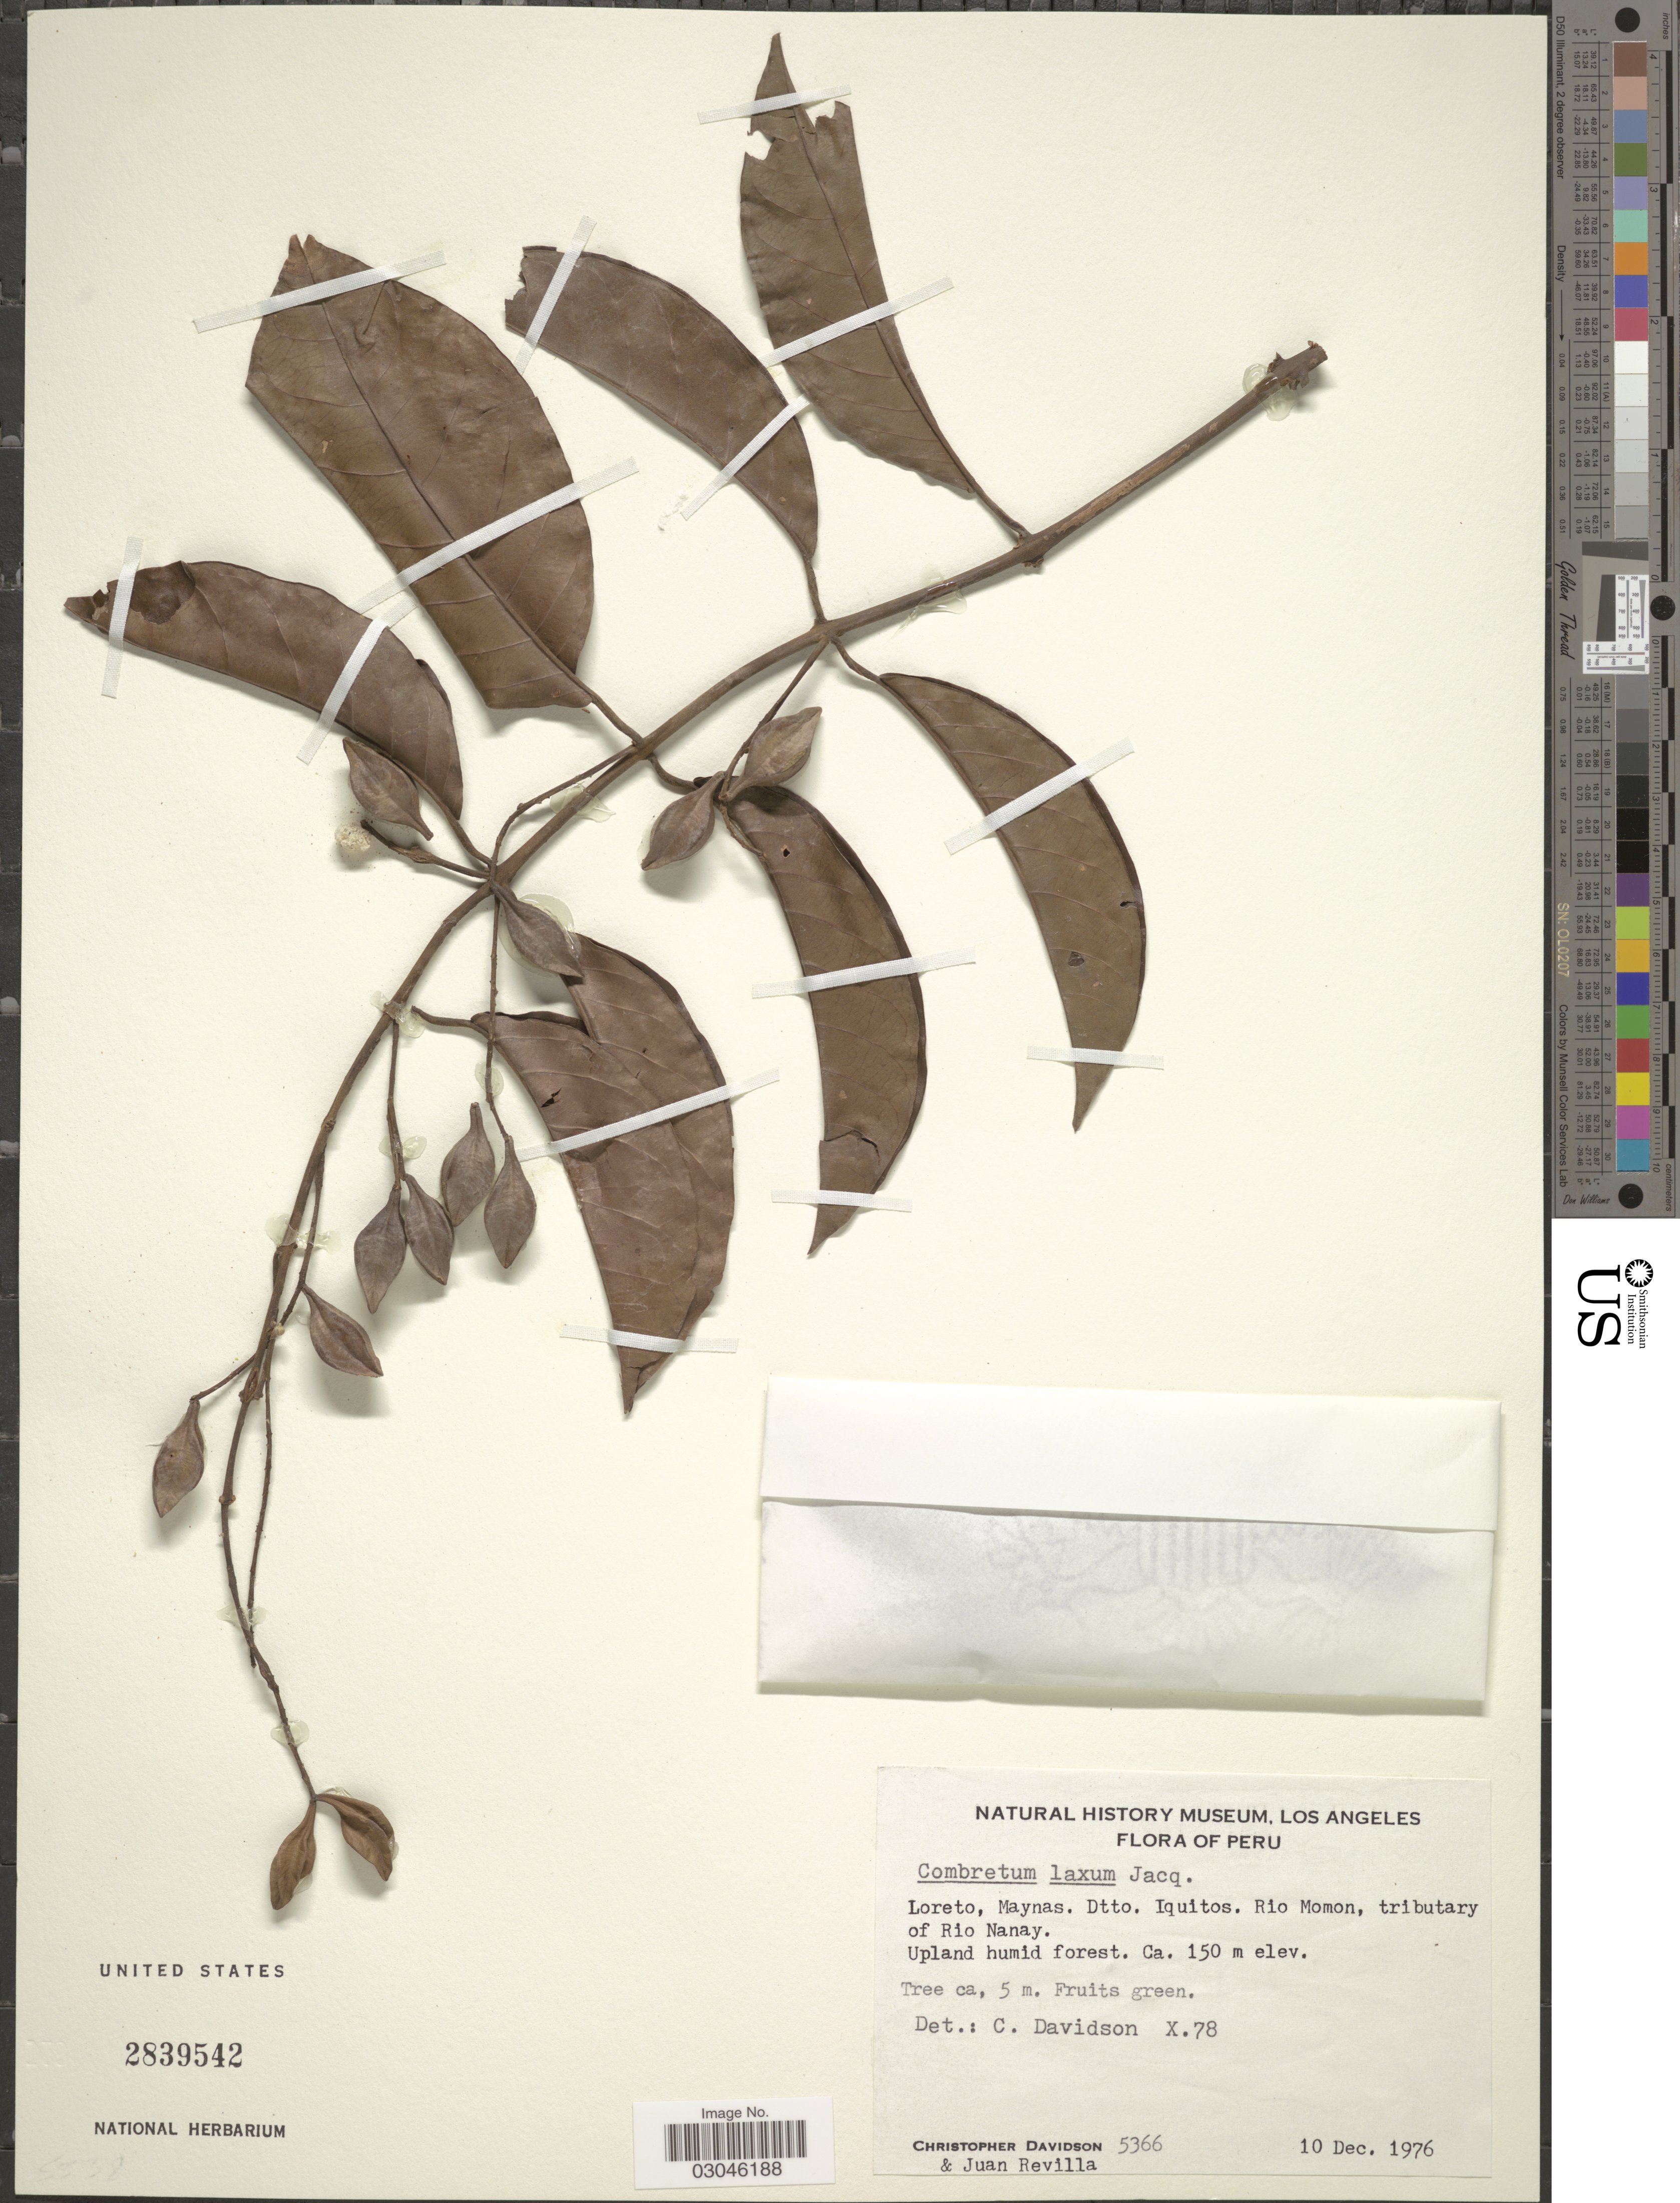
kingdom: Plantae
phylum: Tracheophyta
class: Magnoliopsida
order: Myrtales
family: Combretaceae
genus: Combretum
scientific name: Combretum laxum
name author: Jacq.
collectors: C. Davidson & J. Revilla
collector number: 5366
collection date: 1976-12-10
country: Peru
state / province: Loreto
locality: Maynas. Dtto. Iquitos. Rio Momon, tributary of Rio Nanay.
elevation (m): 150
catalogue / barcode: US 2839542